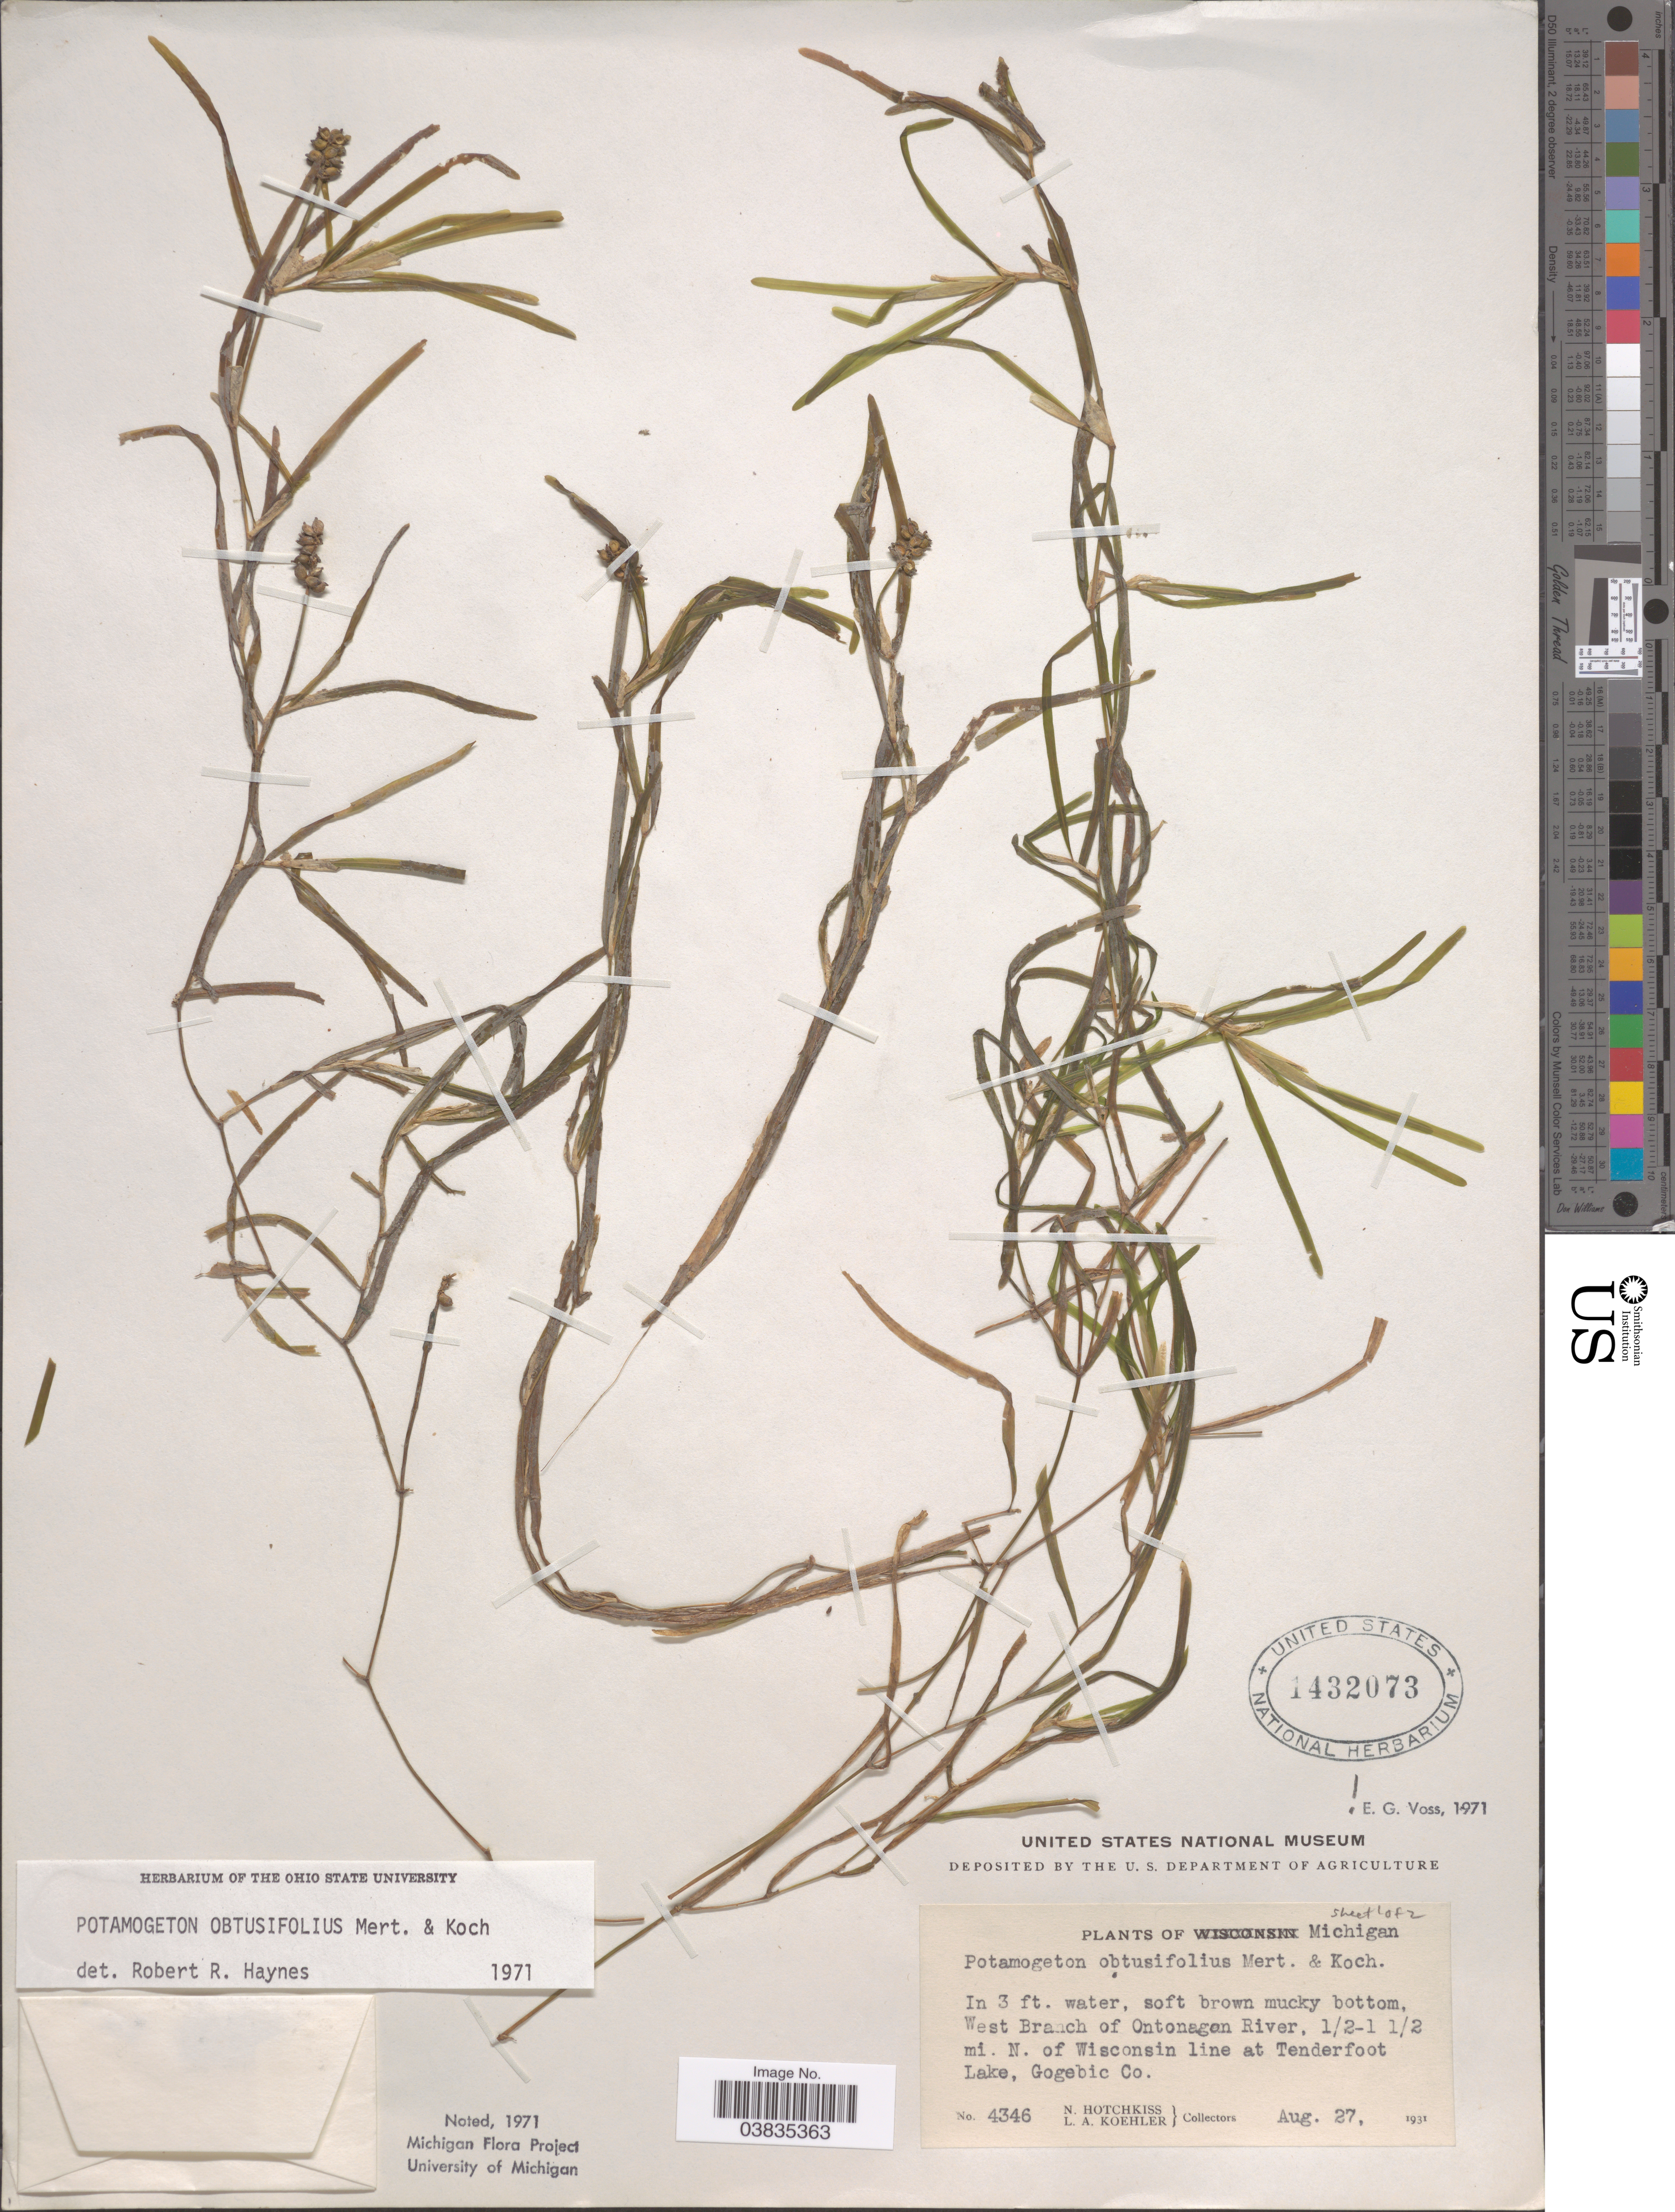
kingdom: Plantae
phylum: Tracheophyta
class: Liliopsida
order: Alismatales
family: Potamogetonaceae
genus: Potamogeton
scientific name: Potamogeton obtusifolius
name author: Mert. & W.D.J. Koch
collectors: N. Hotchkiss & L. Koehler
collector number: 4346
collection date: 1931-08-27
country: United States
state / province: Michigan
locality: West Branch of Ontonagon River, 1/2-1/2 mi. N. of Wisconsin line at Tenderfoot Lake, Gogebic Co.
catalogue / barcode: US 1432073